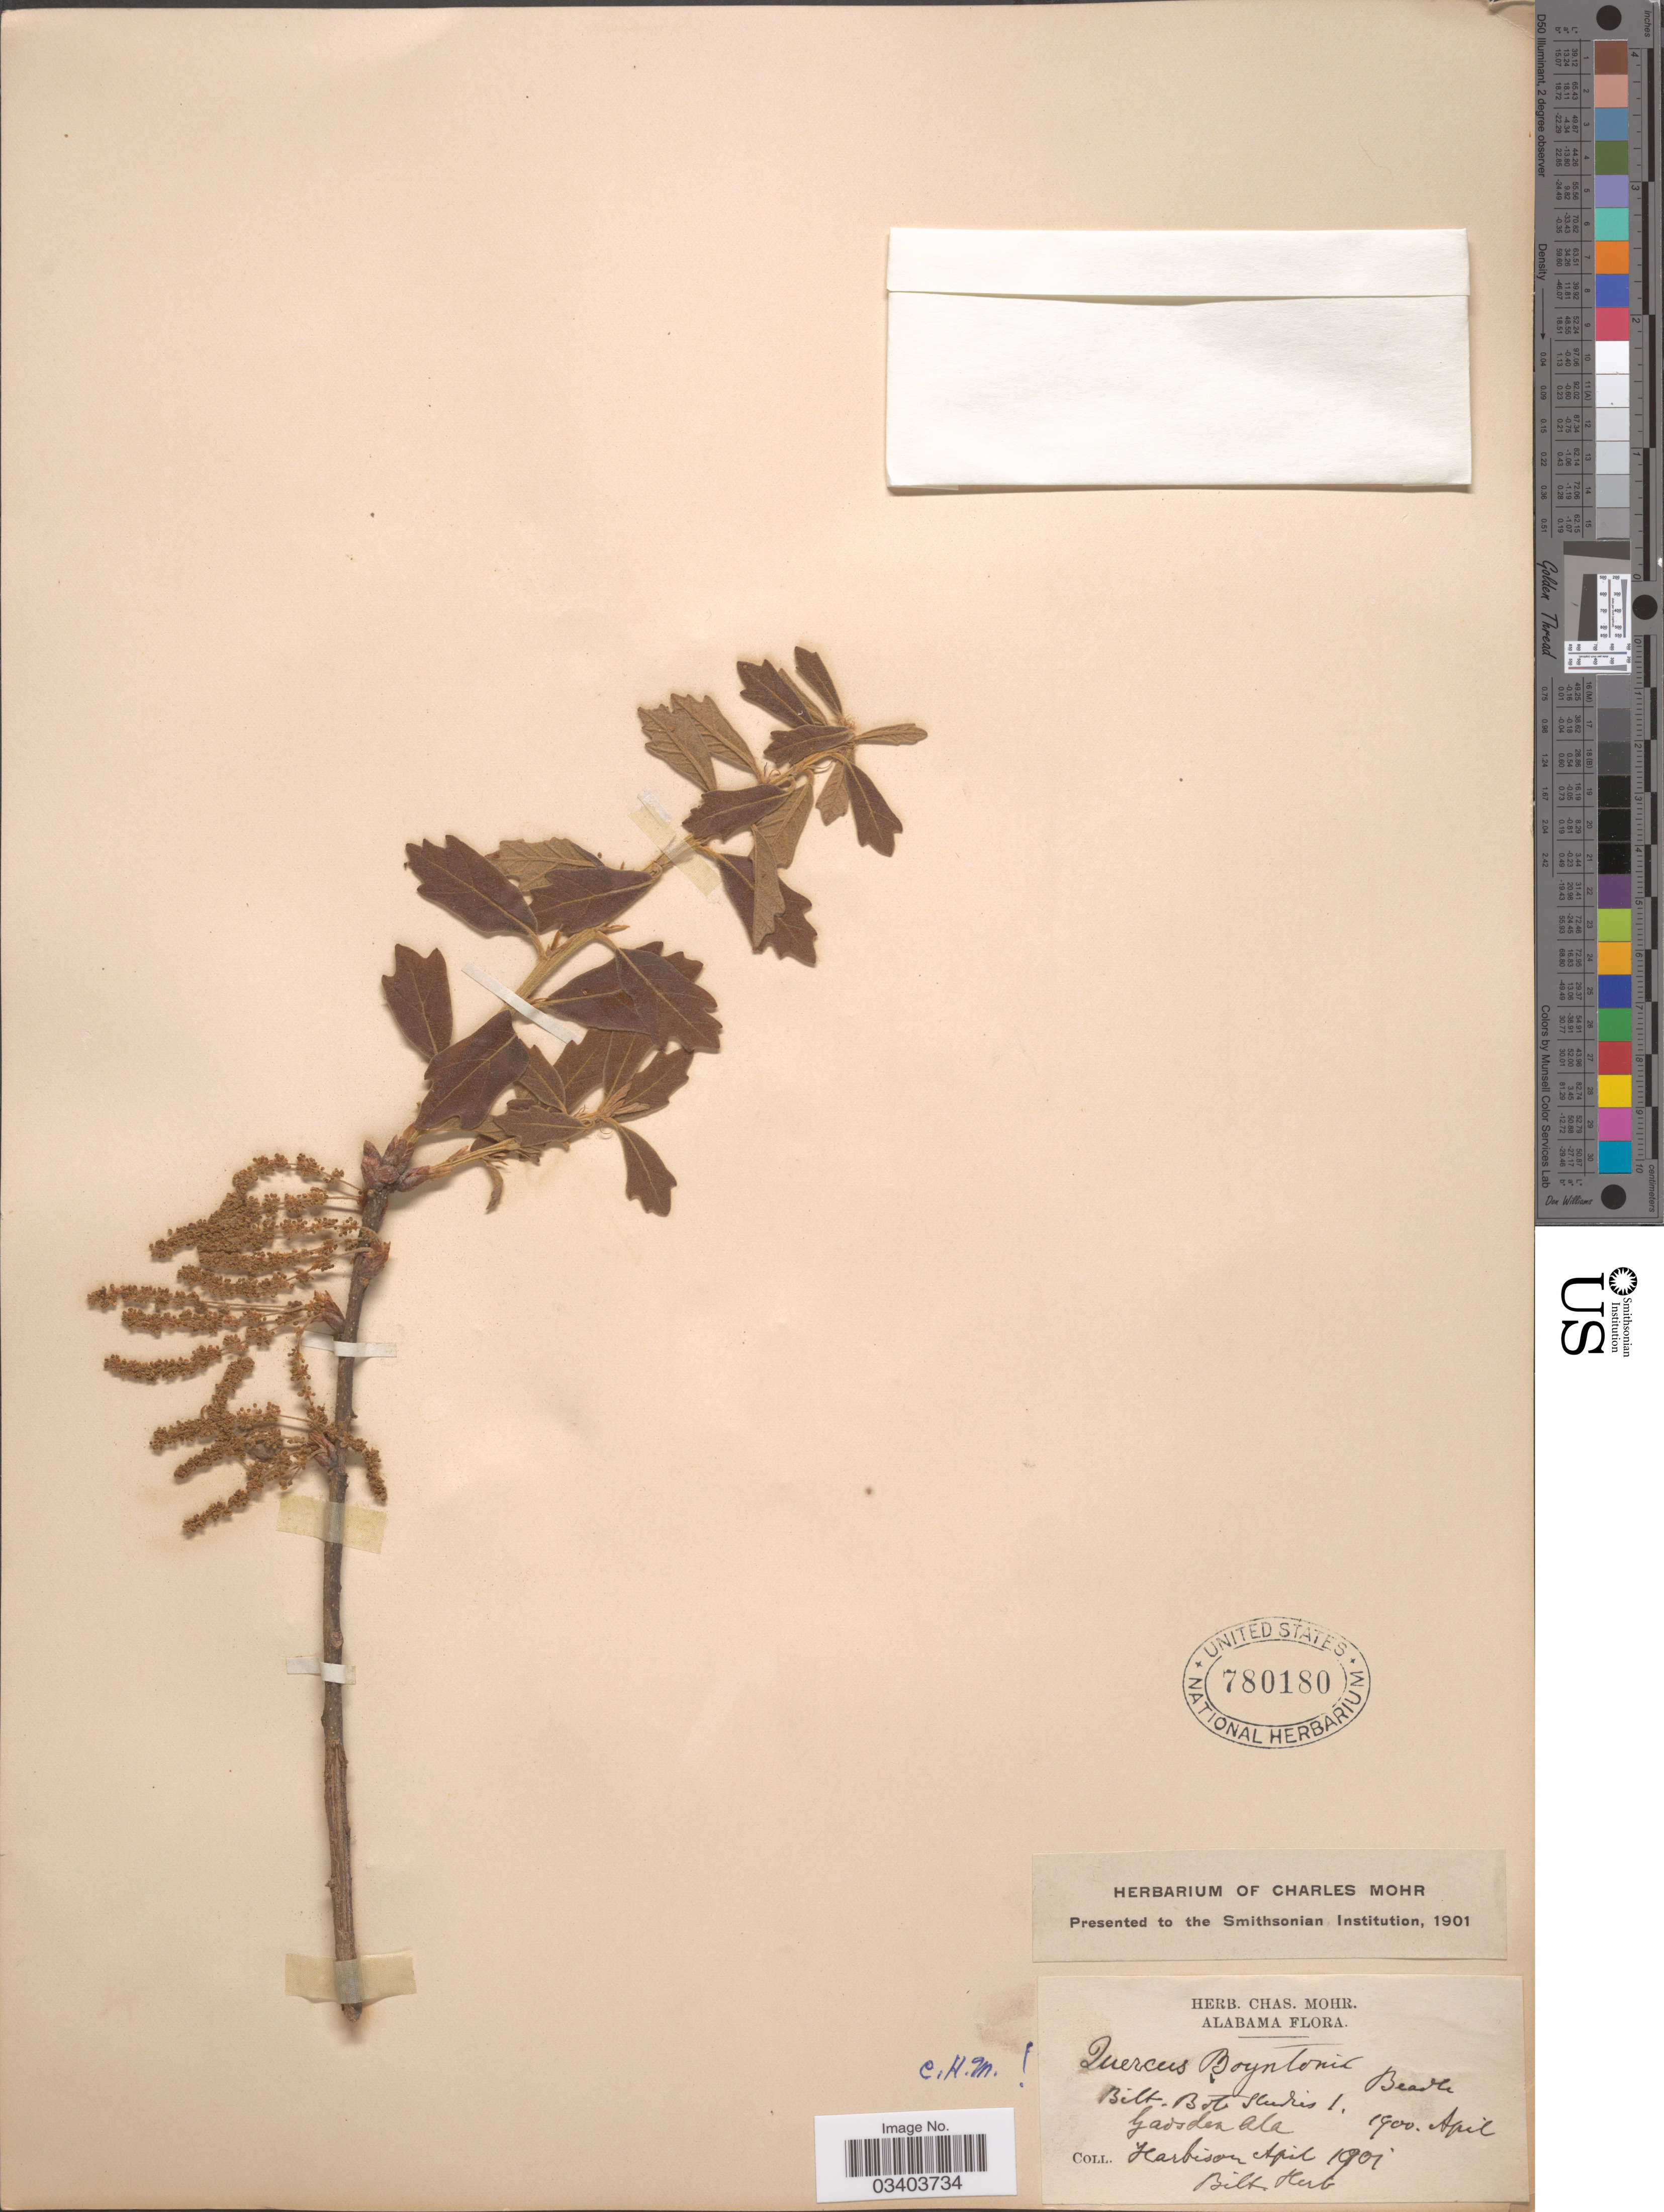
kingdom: Plantae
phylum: Tracheophyta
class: Magnoliopsida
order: Fagales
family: Fagaceae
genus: Quercus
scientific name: Quercus boyntoni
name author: Beadle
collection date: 1900-04/1901-04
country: United States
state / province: Alabama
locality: Bilt. Bot. Studies 1 [unsure placement] Gadsden.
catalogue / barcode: US 780180